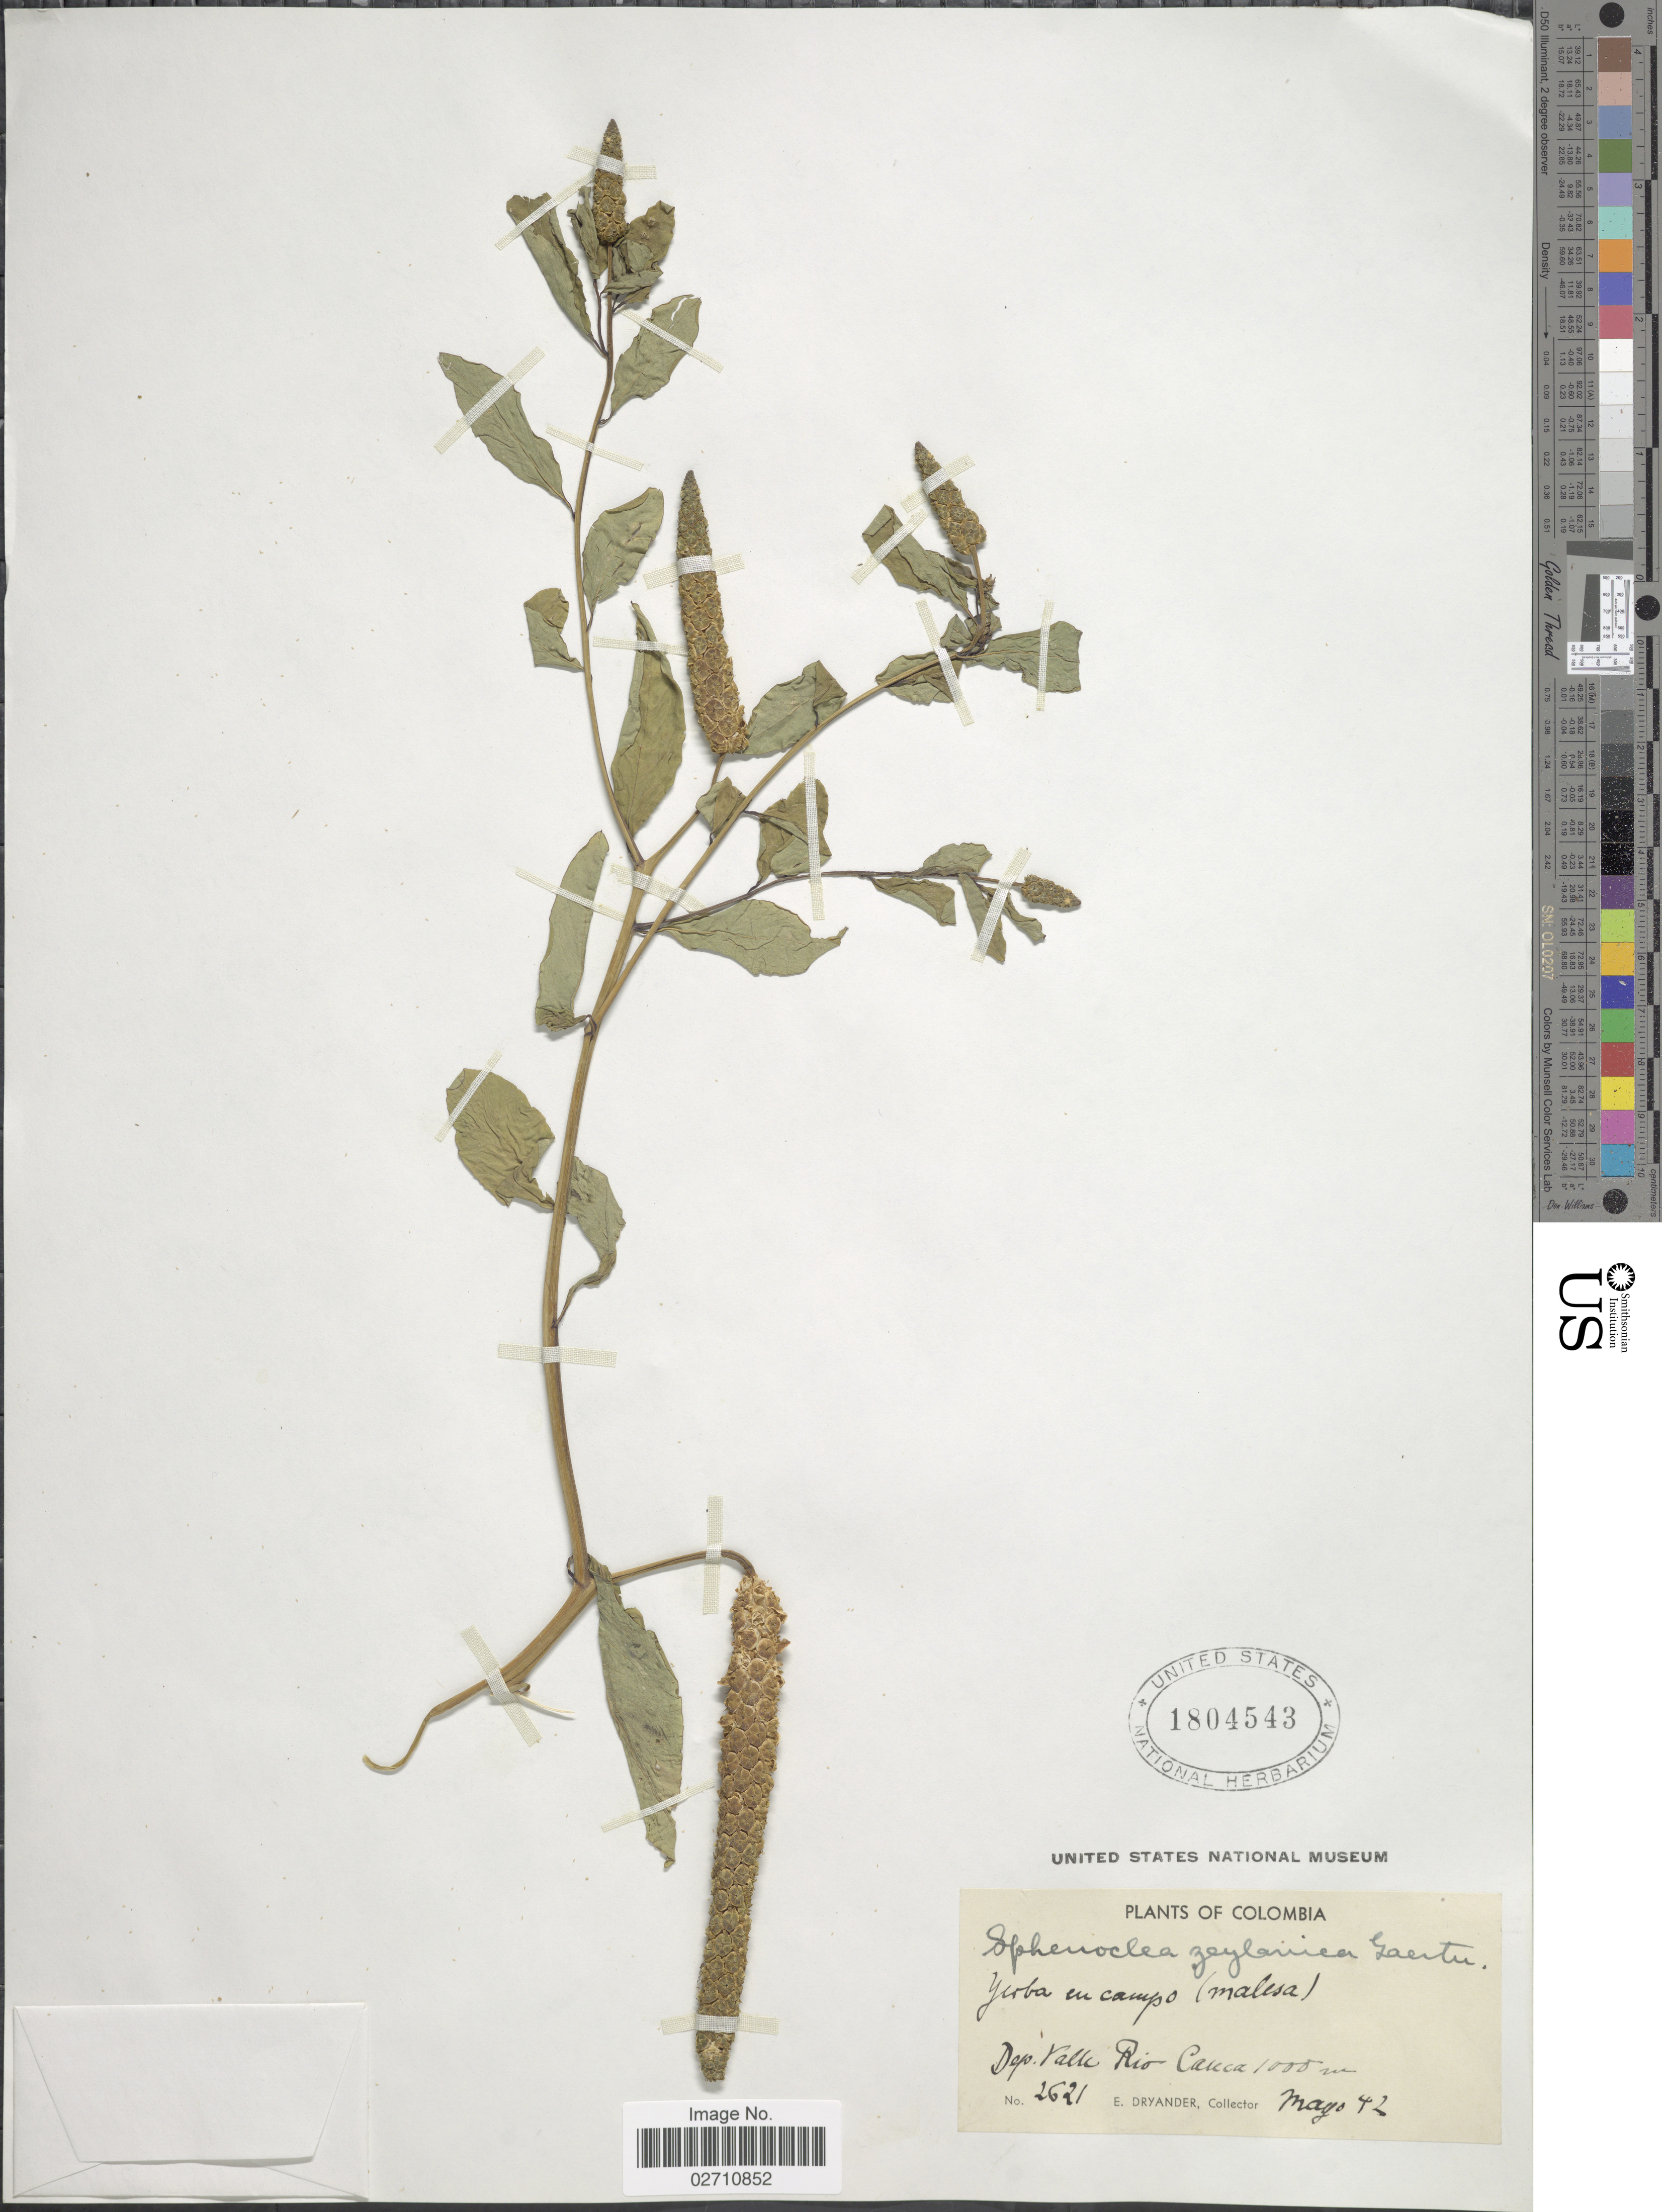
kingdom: Plantae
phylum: Tracheophyta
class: Magnoliopsida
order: Solanales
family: Sphenocleaceae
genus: Sphenoclea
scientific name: Sphenoclea zeylanica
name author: Gaertn.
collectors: E. Dryander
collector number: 2621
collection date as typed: Transcribed d/m/y: /5/42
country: Colombia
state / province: Valle del Cauca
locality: Dep. Valle Rio Cauca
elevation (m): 1000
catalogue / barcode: US 1804543